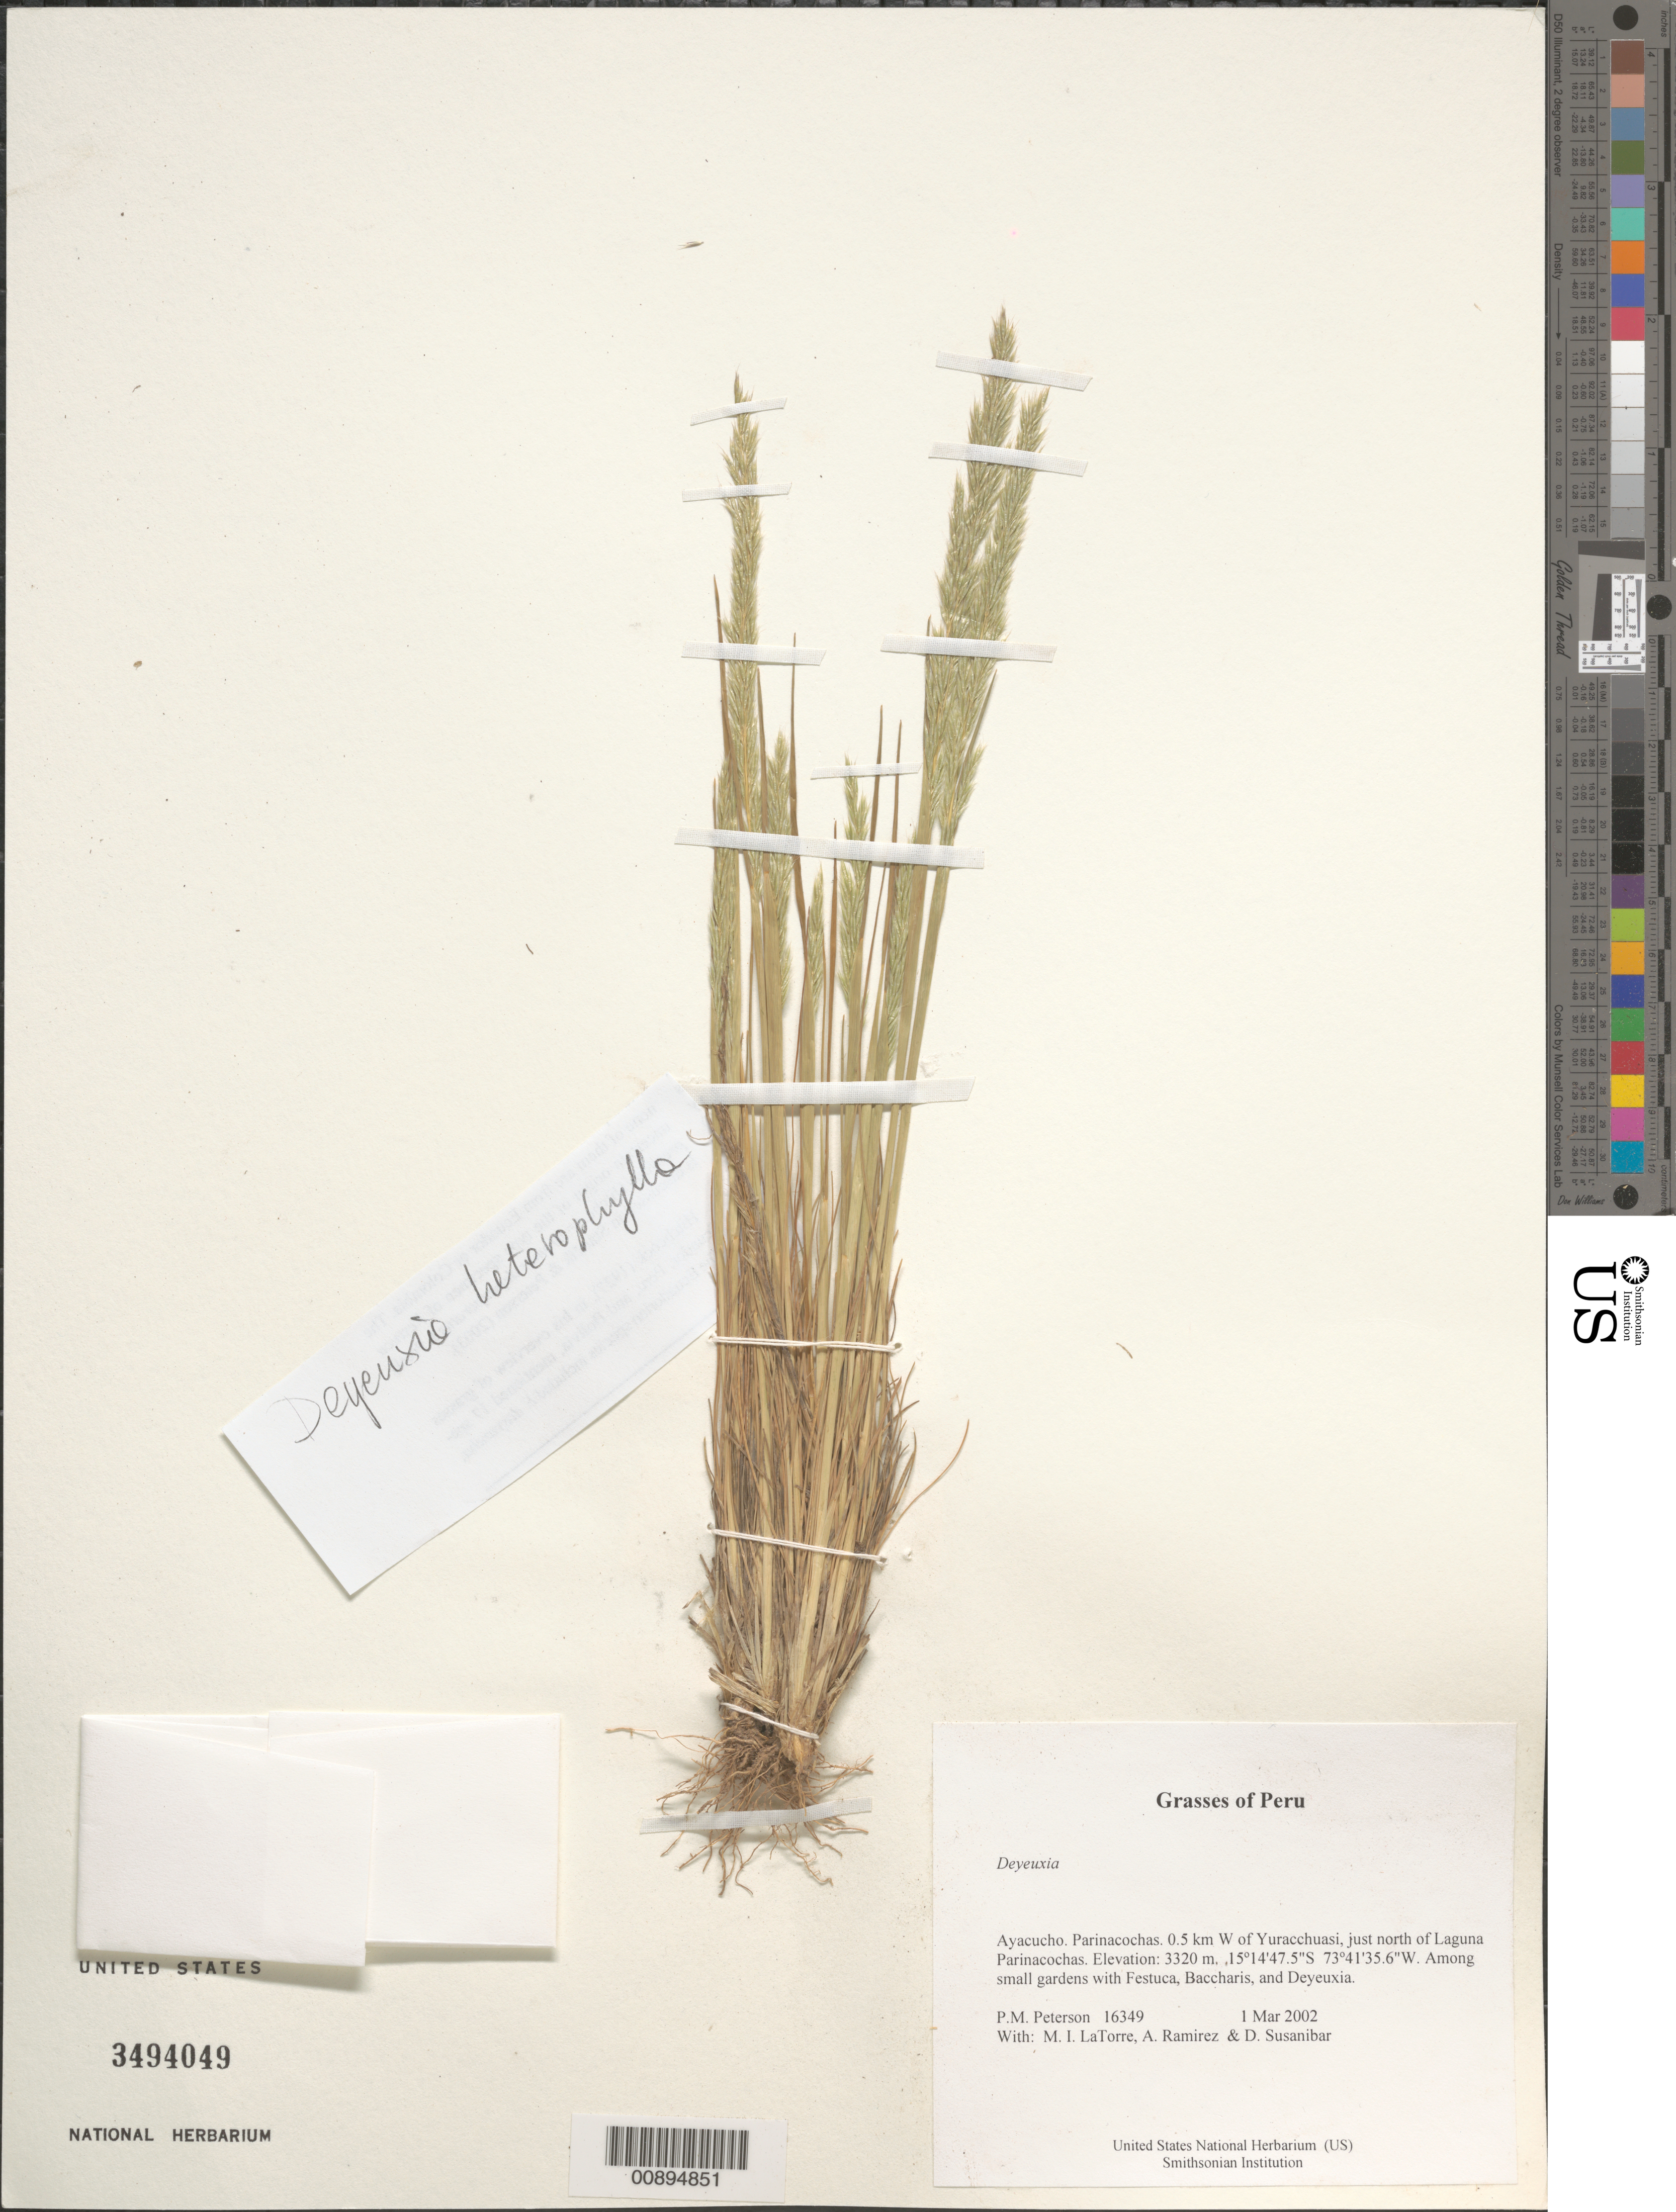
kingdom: Plantae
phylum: Tracheophyta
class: Liliopsida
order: Poales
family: Poaceae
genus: Calamagrostis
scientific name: Calamagrostis sp.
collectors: P. M. Peterson, M. I. La Torre, A. Ramírez & D. Susanibar Cruz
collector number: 16349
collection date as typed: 01 Mar 2002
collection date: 2002-03-01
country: Peru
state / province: Ayacucho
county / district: Parinacochas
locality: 0.5 km W of Yuracchuasi, just north of Laguna Parinacochas.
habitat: Among small gardens with ~Festuca, Baccharis, and Deyeuxia~.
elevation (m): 3320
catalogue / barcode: US 3494049